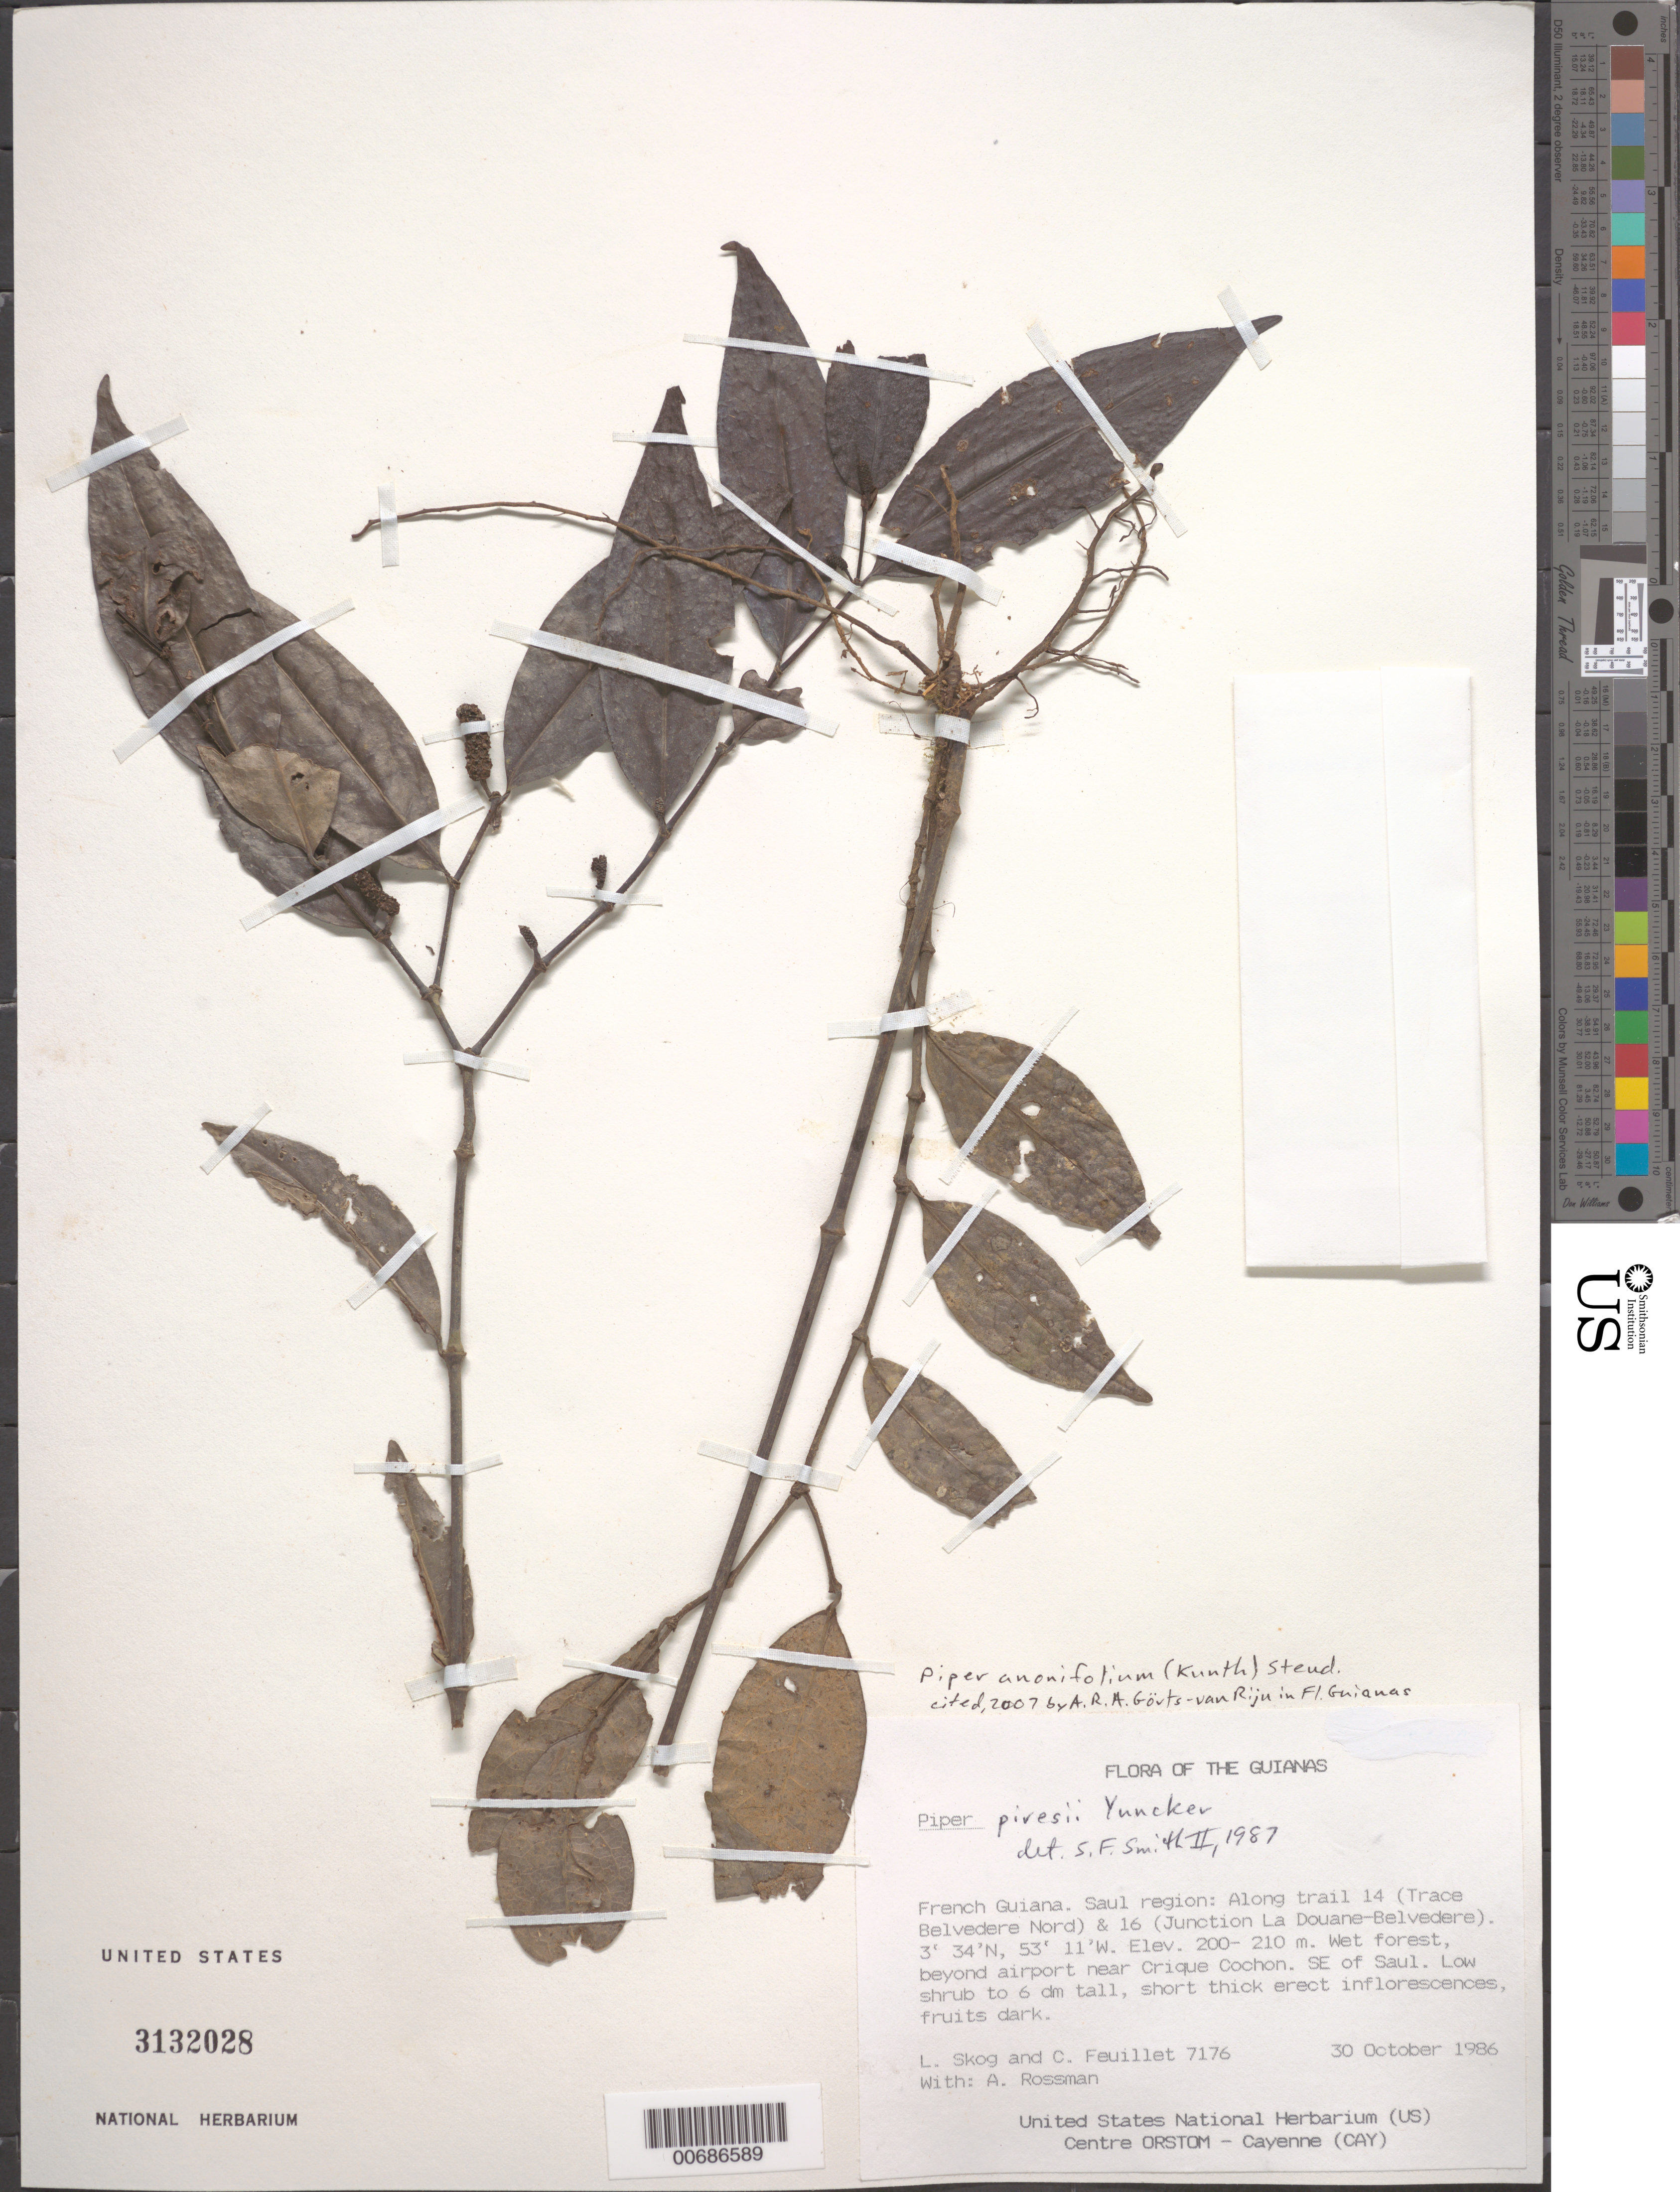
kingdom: Plantae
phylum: Tracheophyta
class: Magnoliopsida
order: Piperales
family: Piperaceae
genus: Piper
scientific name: Piper piresii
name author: Yunck.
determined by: Smith, Stephen F., (US), NMNH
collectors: L. E. Skog, C. Feuillet & A. Rossman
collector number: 7176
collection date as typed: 30 October 1986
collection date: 1986-10-30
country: French Guiana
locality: SE of Saül along trail 14 (Trace Belvedere Nord) & 16 (Junction La Douane-Belvedere)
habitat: Wet forest, beyond airport near Crique Cochon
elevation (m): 200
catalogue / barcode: US 3132028